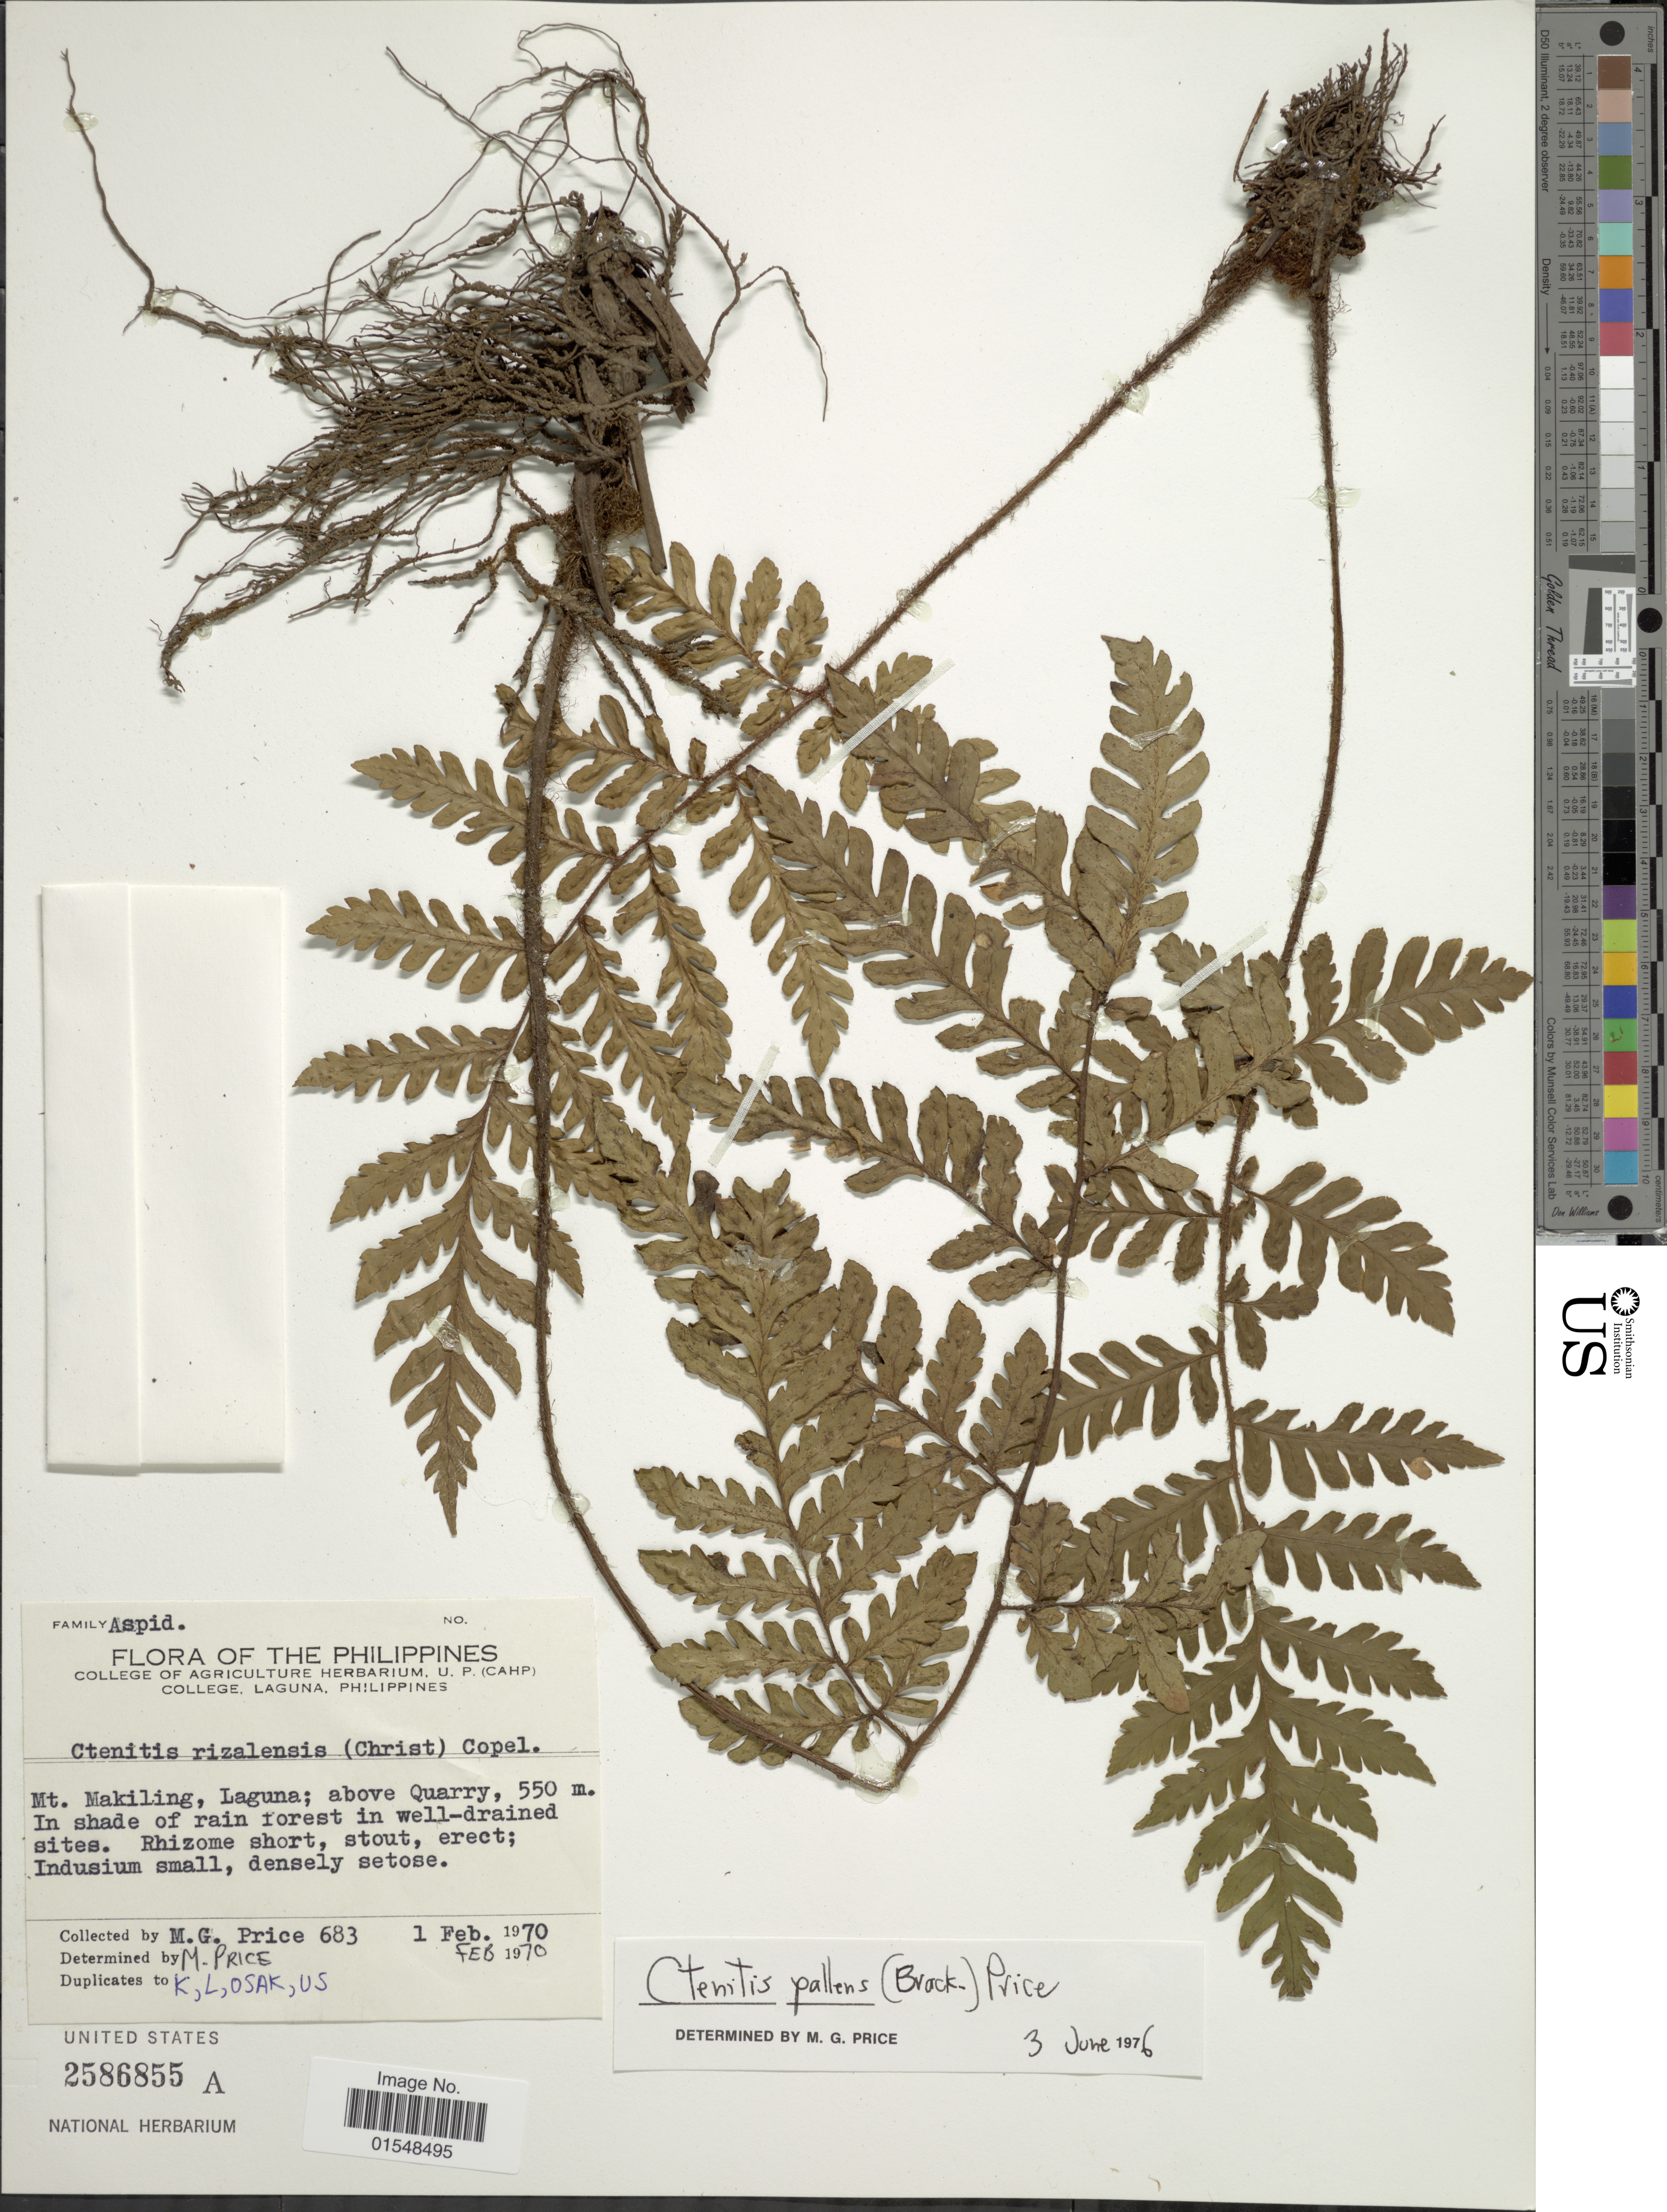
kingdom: Plantae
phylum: Tracheophyta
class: Polypodiopsida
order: Polypodiales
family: Dryopteridaceae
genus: Ctenitis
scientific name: Ctenitis pallens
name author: (Brack.) Price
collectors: M. G. Price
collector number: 683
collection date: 1970-02-01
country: Philippines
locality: Mt. Makiling, Laguna; above Quarry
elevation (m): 550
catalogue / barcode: US 2586855A